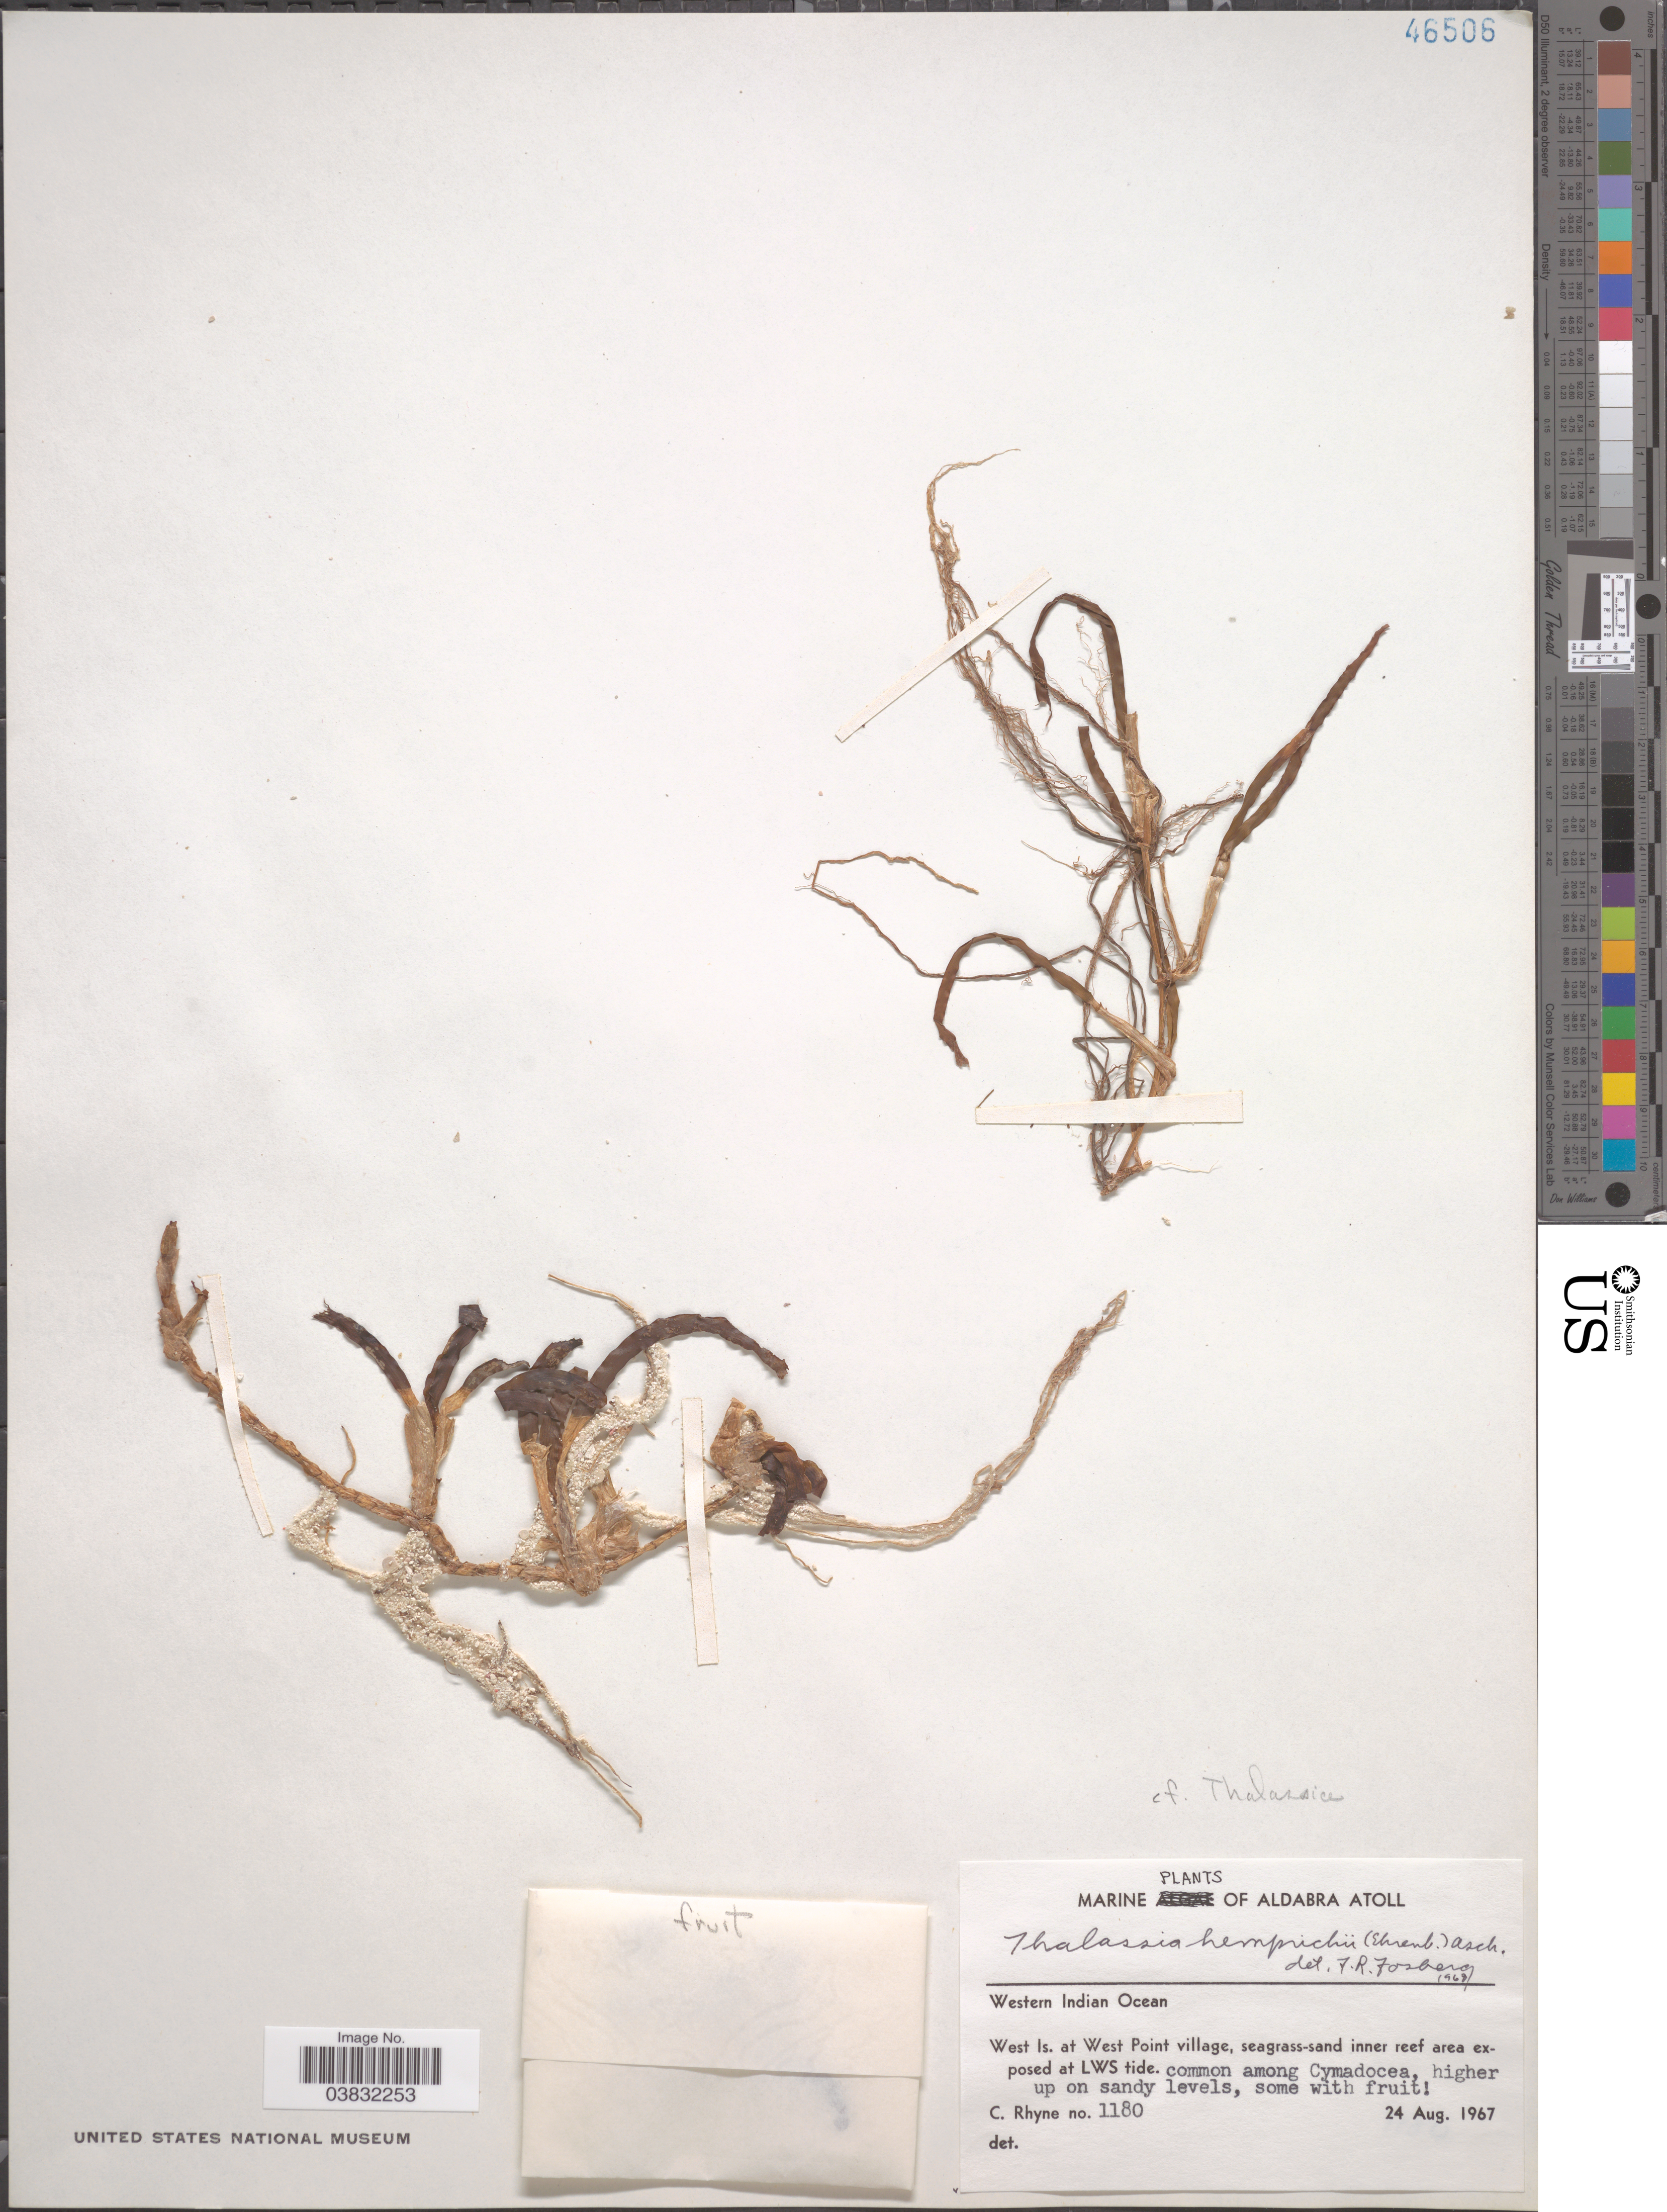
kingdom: Plantae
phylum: Tracheophyta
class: Liliopsida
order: Alismatales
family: Hydrocharitaceae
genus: Thalassia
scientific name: Thalassia hemprichii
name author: Asch.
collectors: C. Rhyne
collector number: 1180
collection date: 1967-08-24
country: Seychelles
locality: Aldabra Atoll. Western Indian Ocean. West Is. at West Point village, seagrass-sand inner reef area exposed at LWS tide.